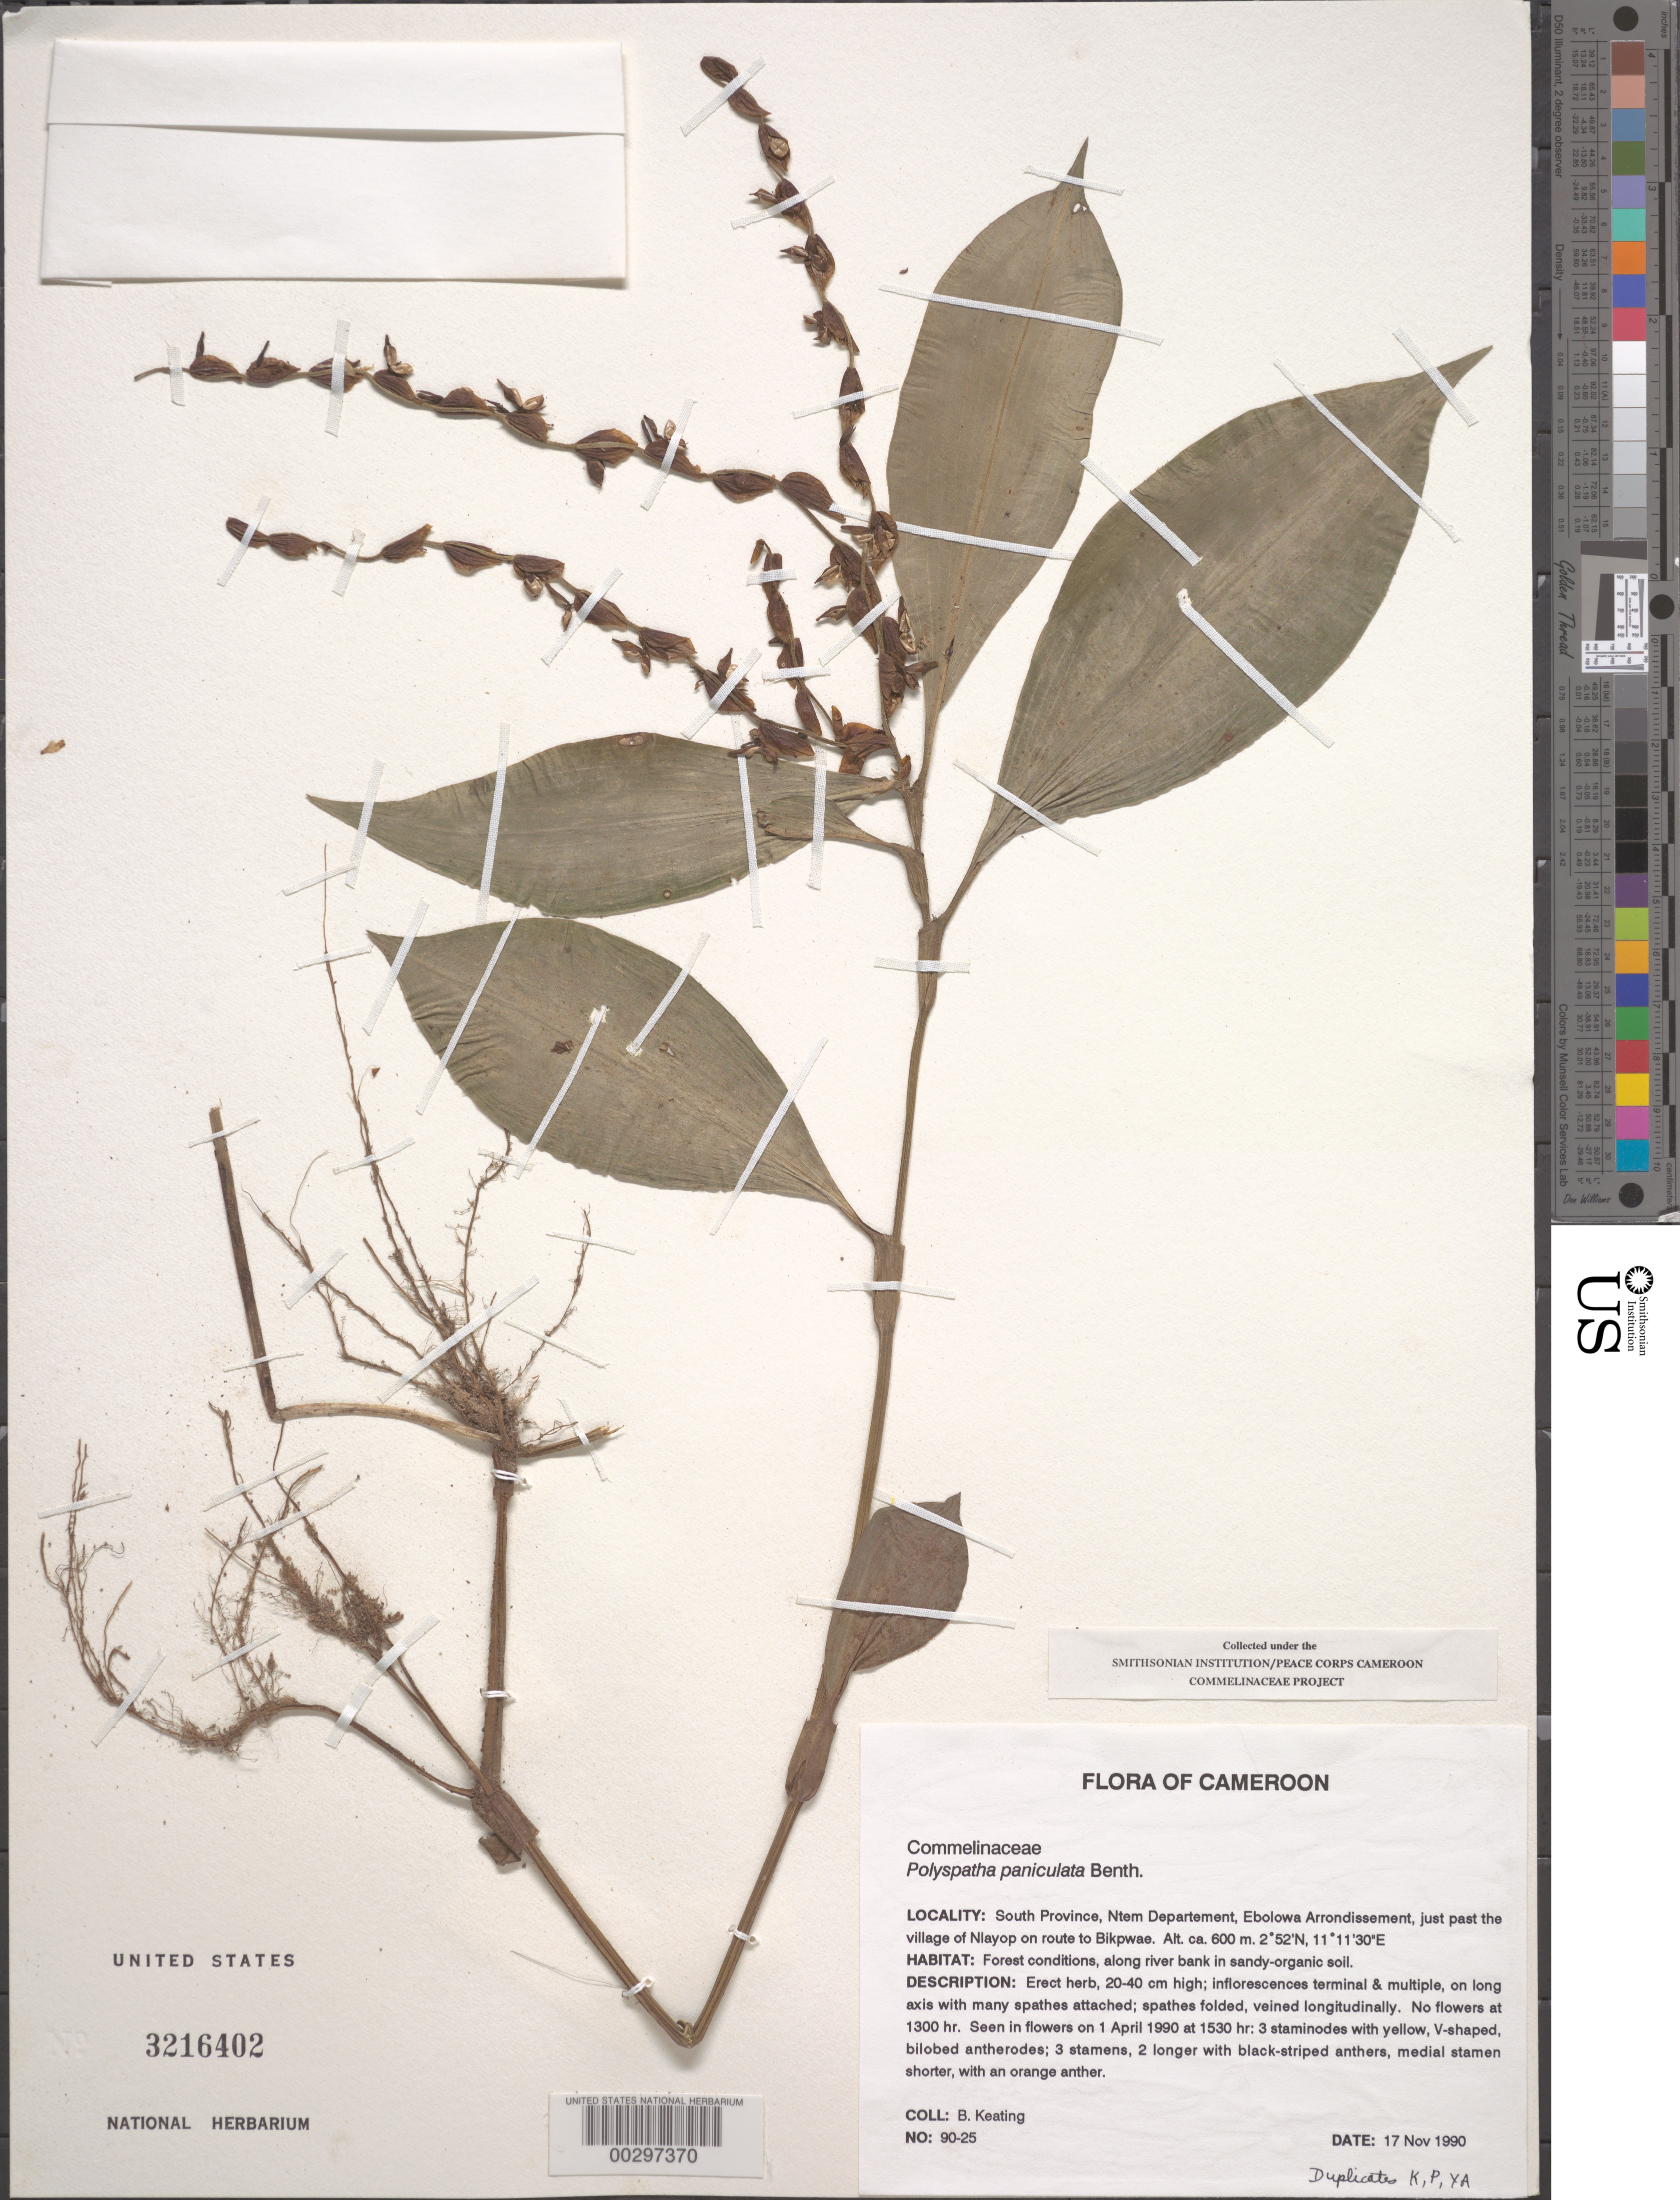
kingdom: Plantae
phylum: Tracheophyta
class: Liliopsida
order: Commelinales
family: Commelinaceae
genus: Polyspatha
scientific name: Polyspatha paniculata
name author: Benth.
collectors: B. Keating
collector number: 90-25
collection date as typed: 17 Nov 1990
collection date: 1990-11-17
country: Cameroon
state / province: Sud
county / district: Ntem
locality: Ntem, ebolowa arrondissement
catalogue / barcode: US 3216402